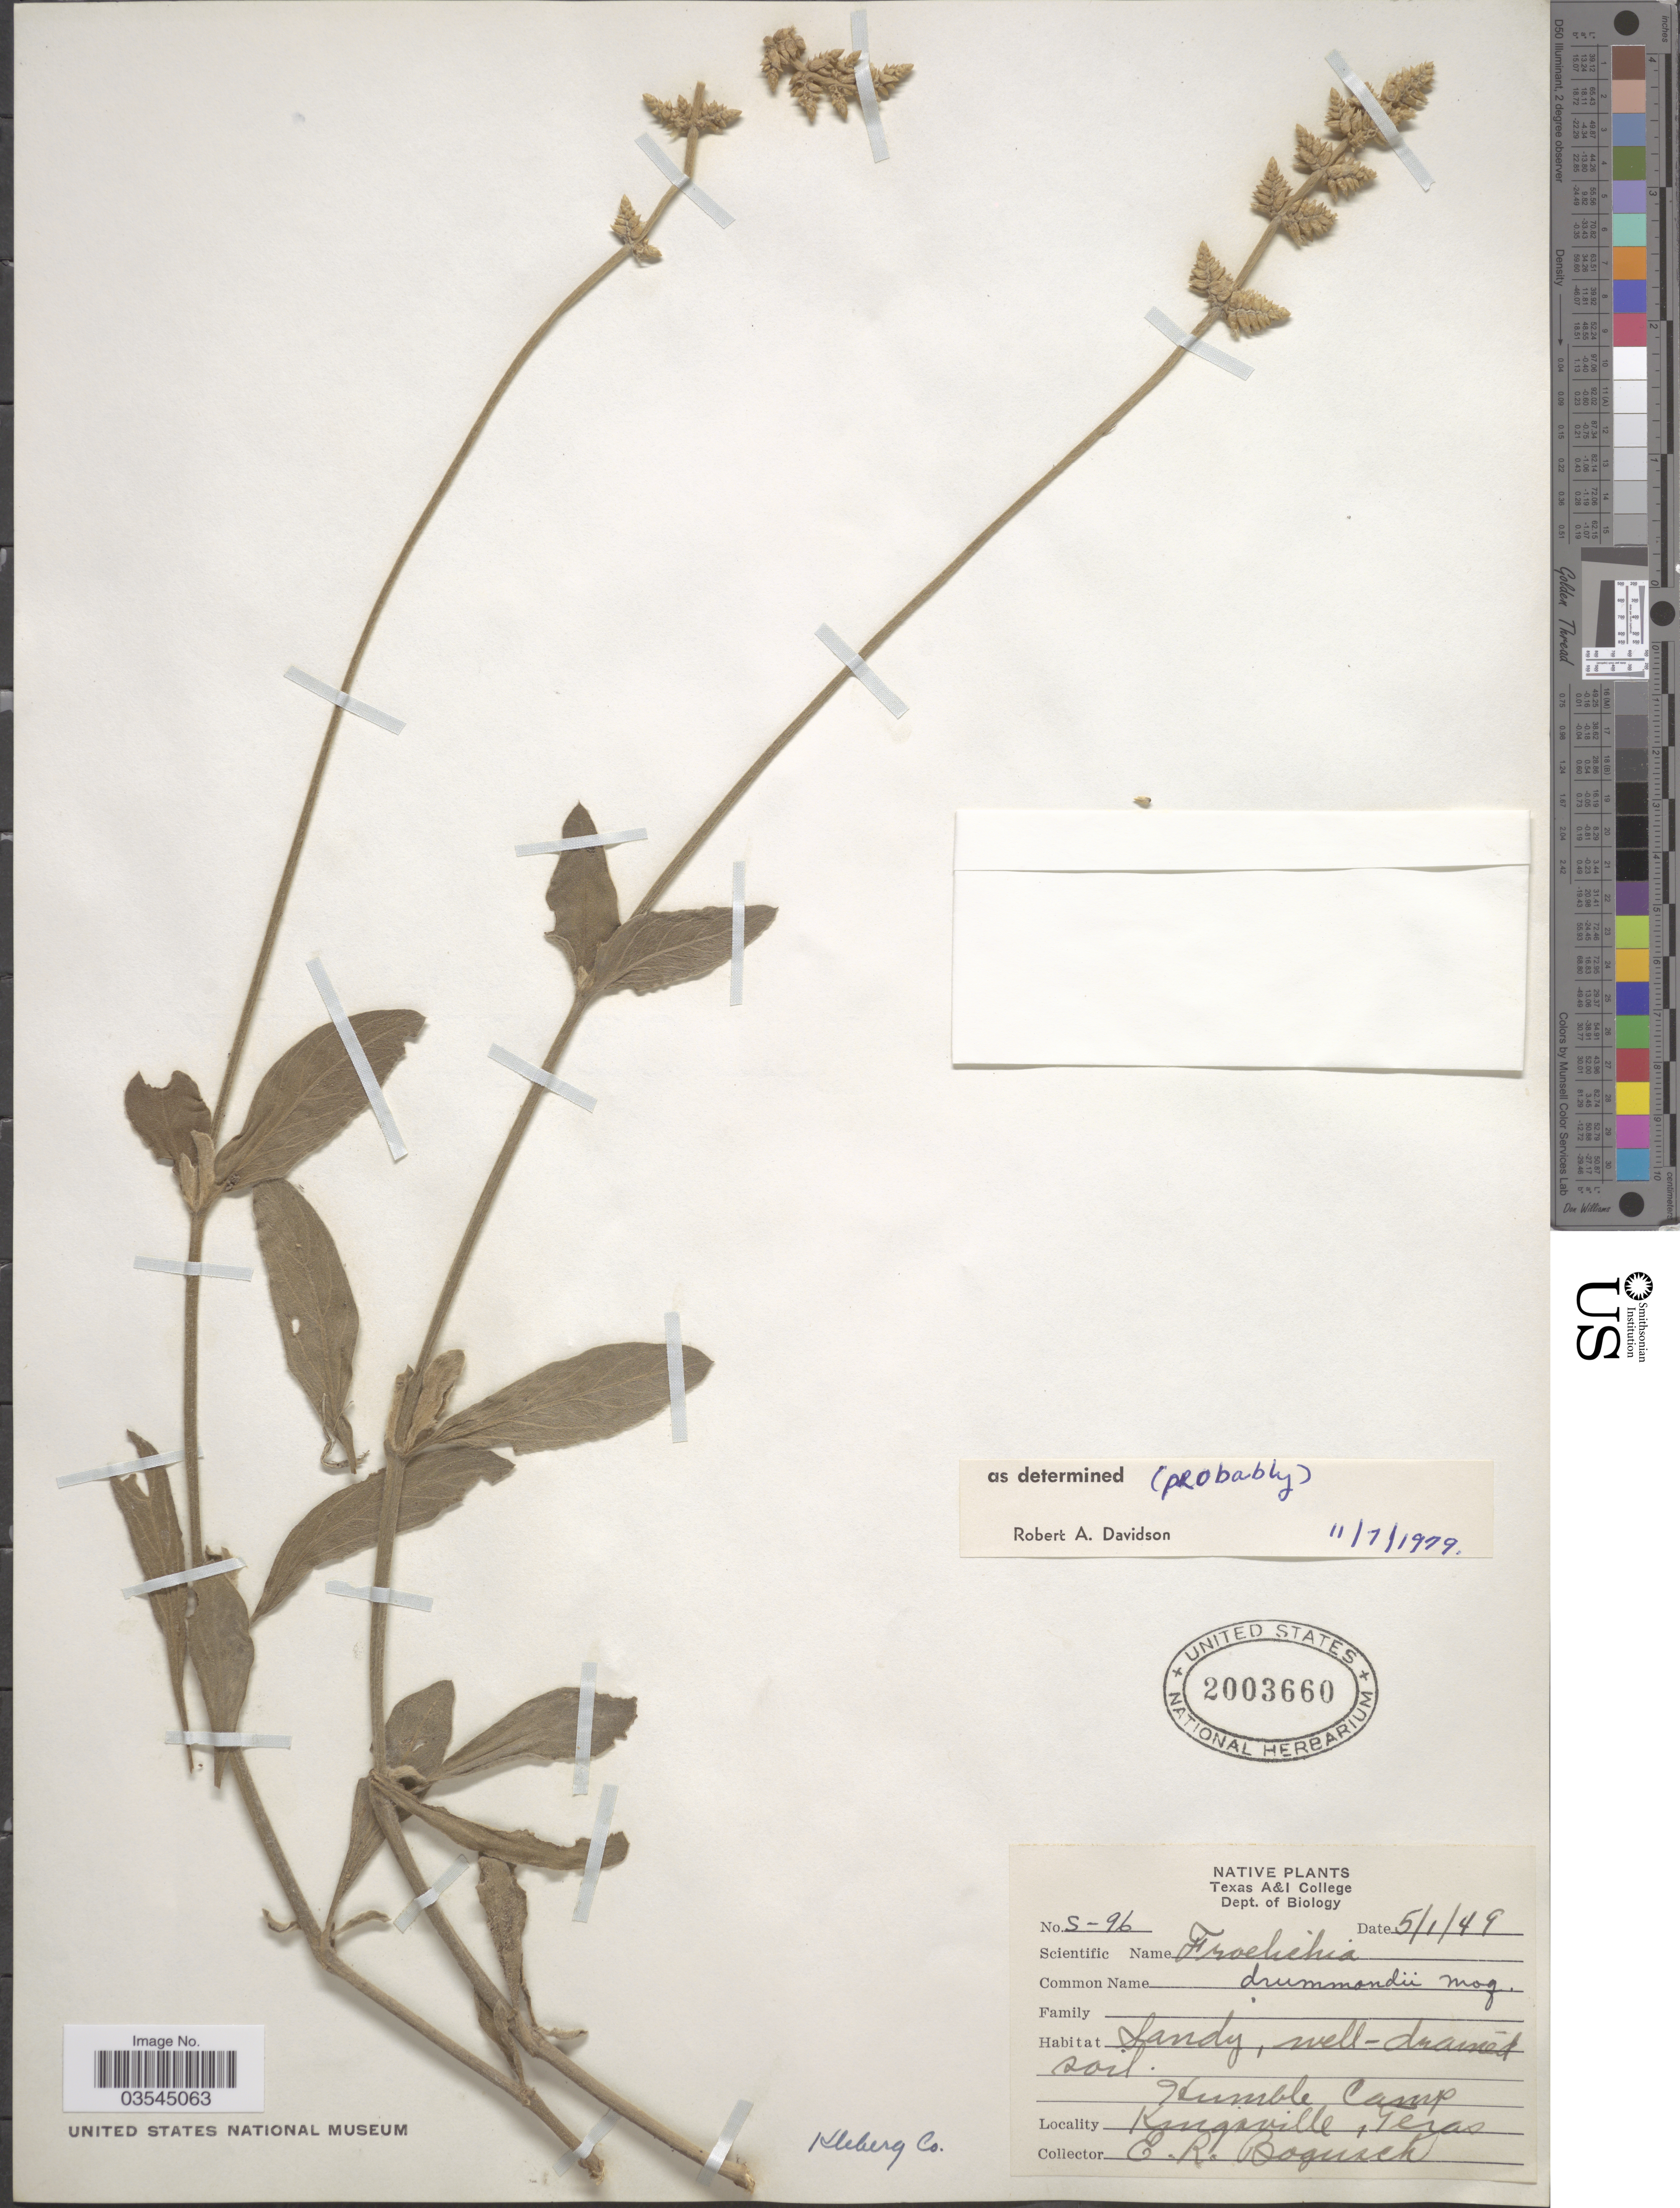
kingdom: Plantae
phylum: Tracheophyta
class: Magnoliopsida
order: Caryophyllales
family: Amaranthaceae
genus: Froelichia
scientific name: Froelichia interrupta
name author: (L.) Moq.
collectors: E. Bogusch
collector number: S-96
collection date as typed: Transcribed d/m/y: 1/5/49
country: United States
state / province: Texas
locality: Kleberg Co. Humble Camp. Kingsville.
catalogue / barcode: US 2003660